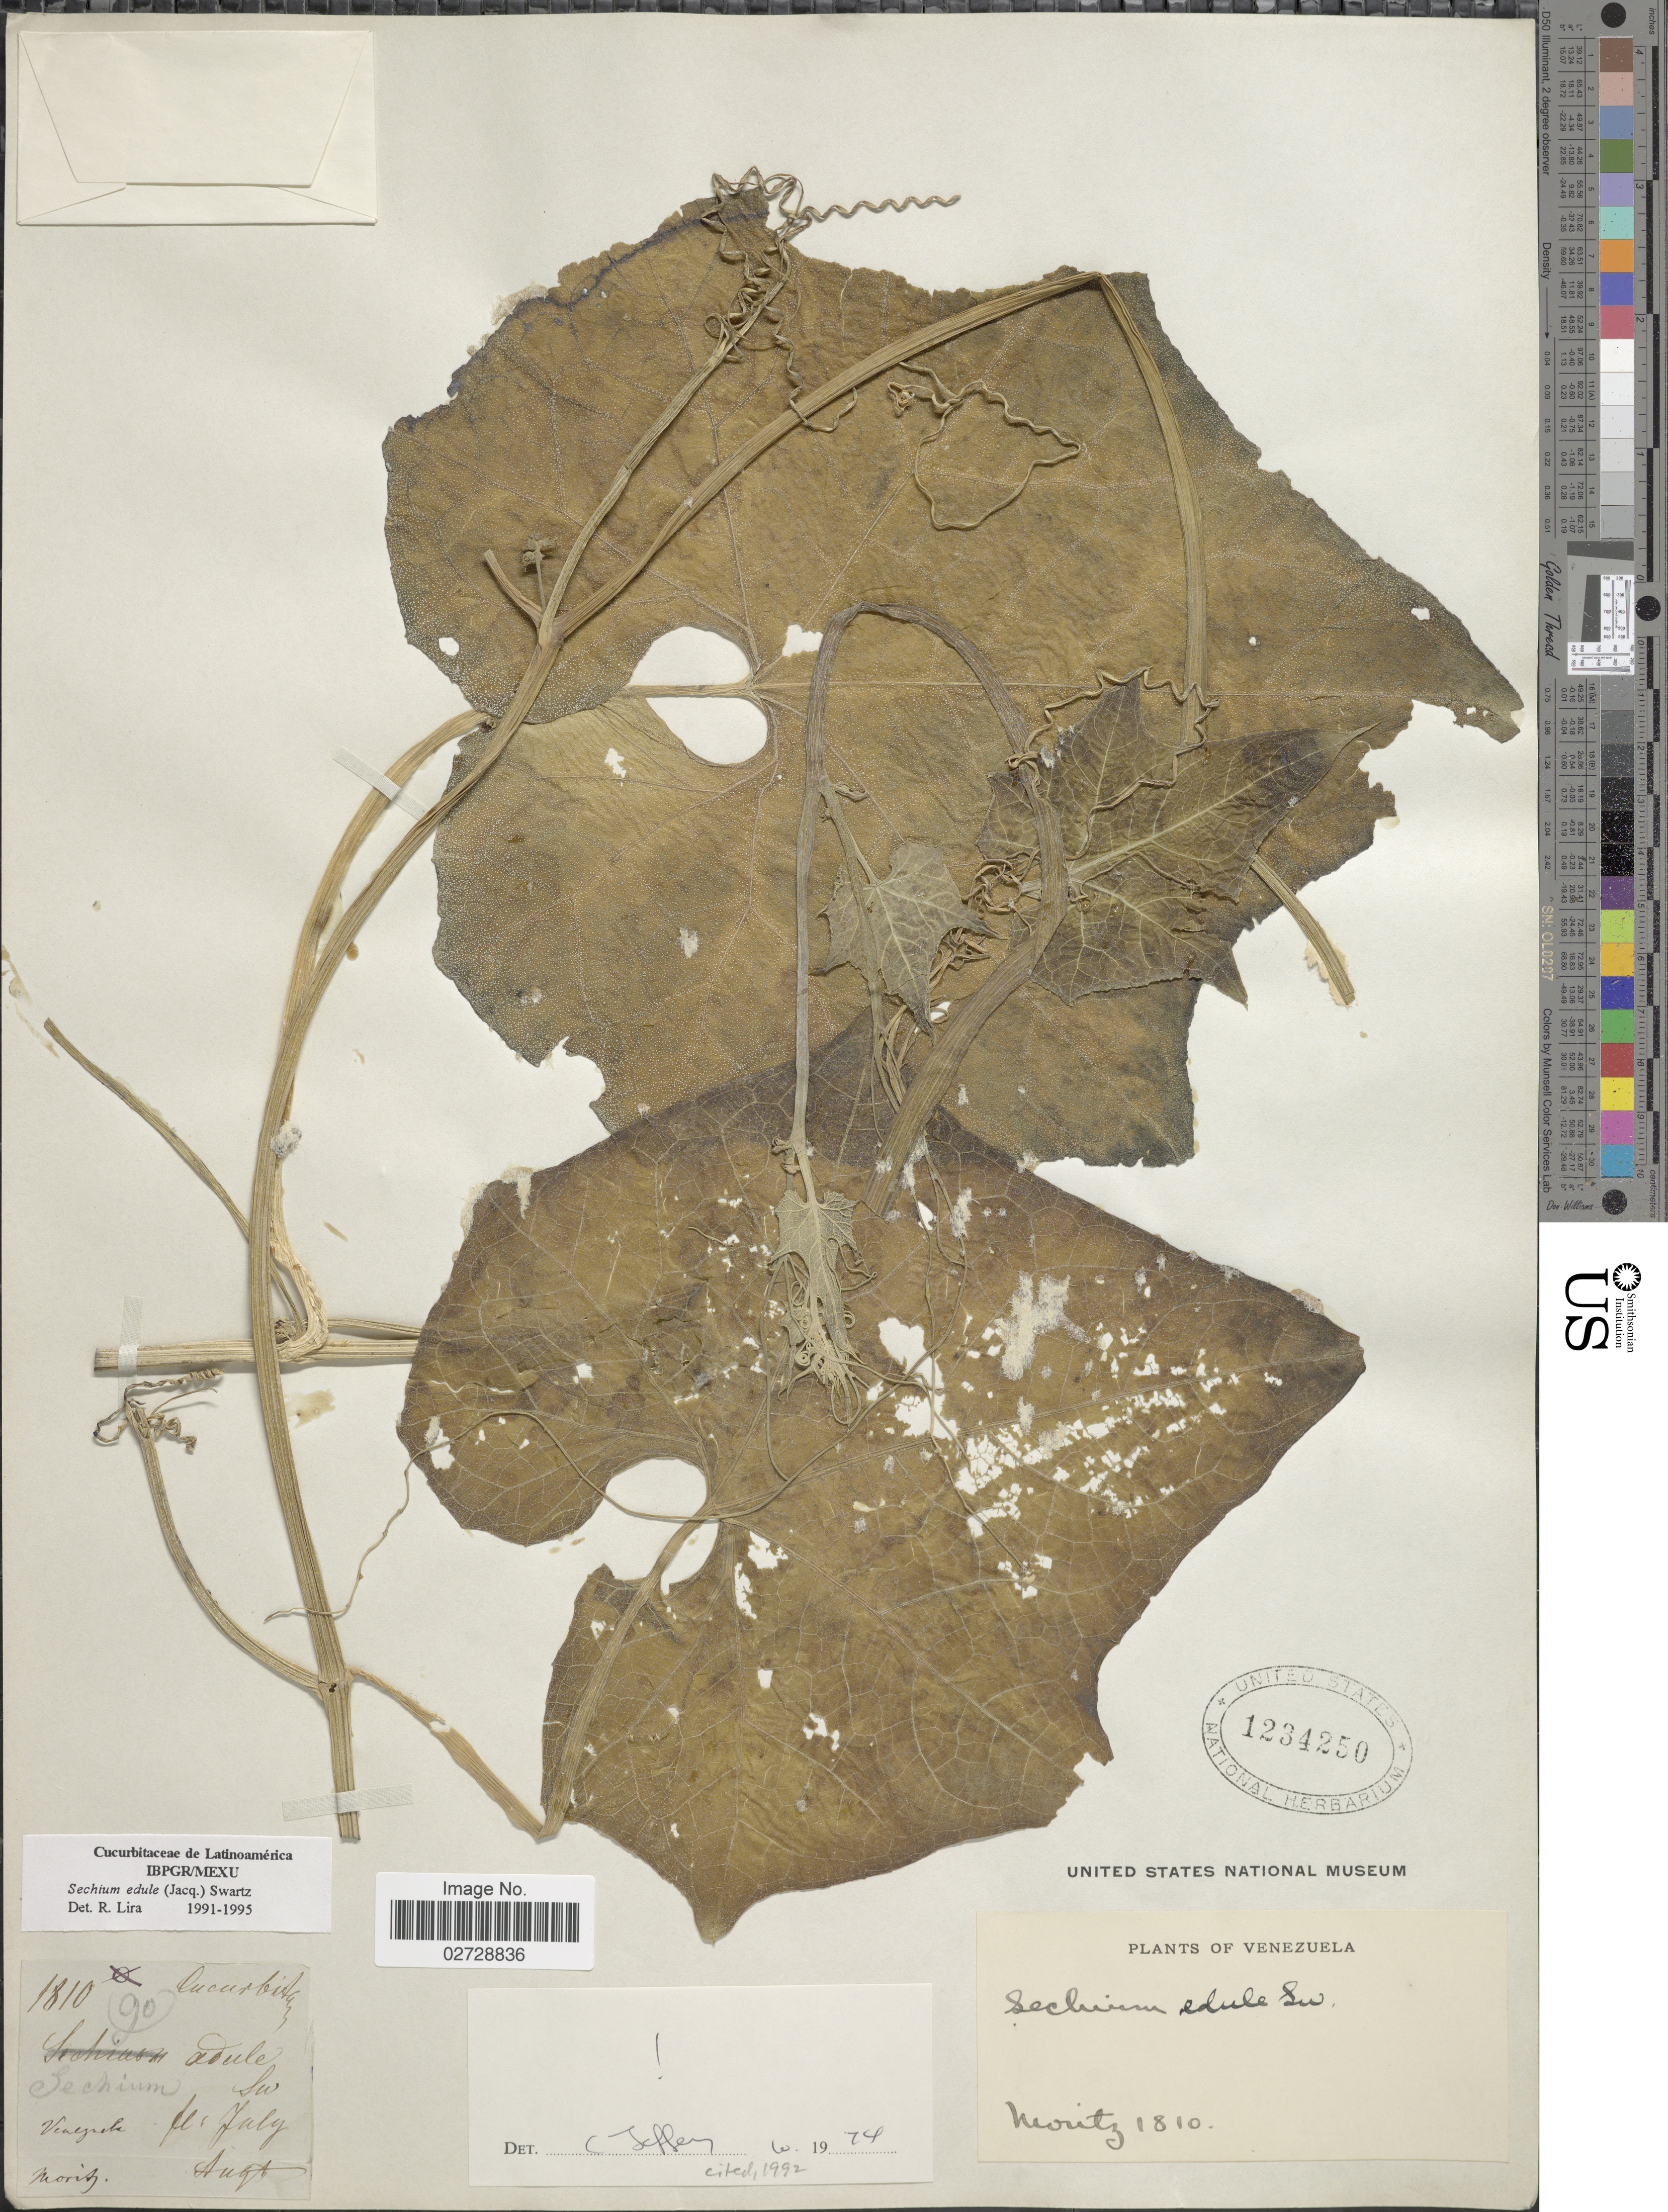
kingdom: Plantae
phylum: Tracheophyta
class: Magnoliopsida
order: Cucurbitales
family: Cucurbitaceae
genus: Sicyos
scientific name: Sicyos edulis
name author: Jacq.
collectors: Moritz, --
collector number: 1810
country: Venezuela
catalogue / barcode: US 1234250